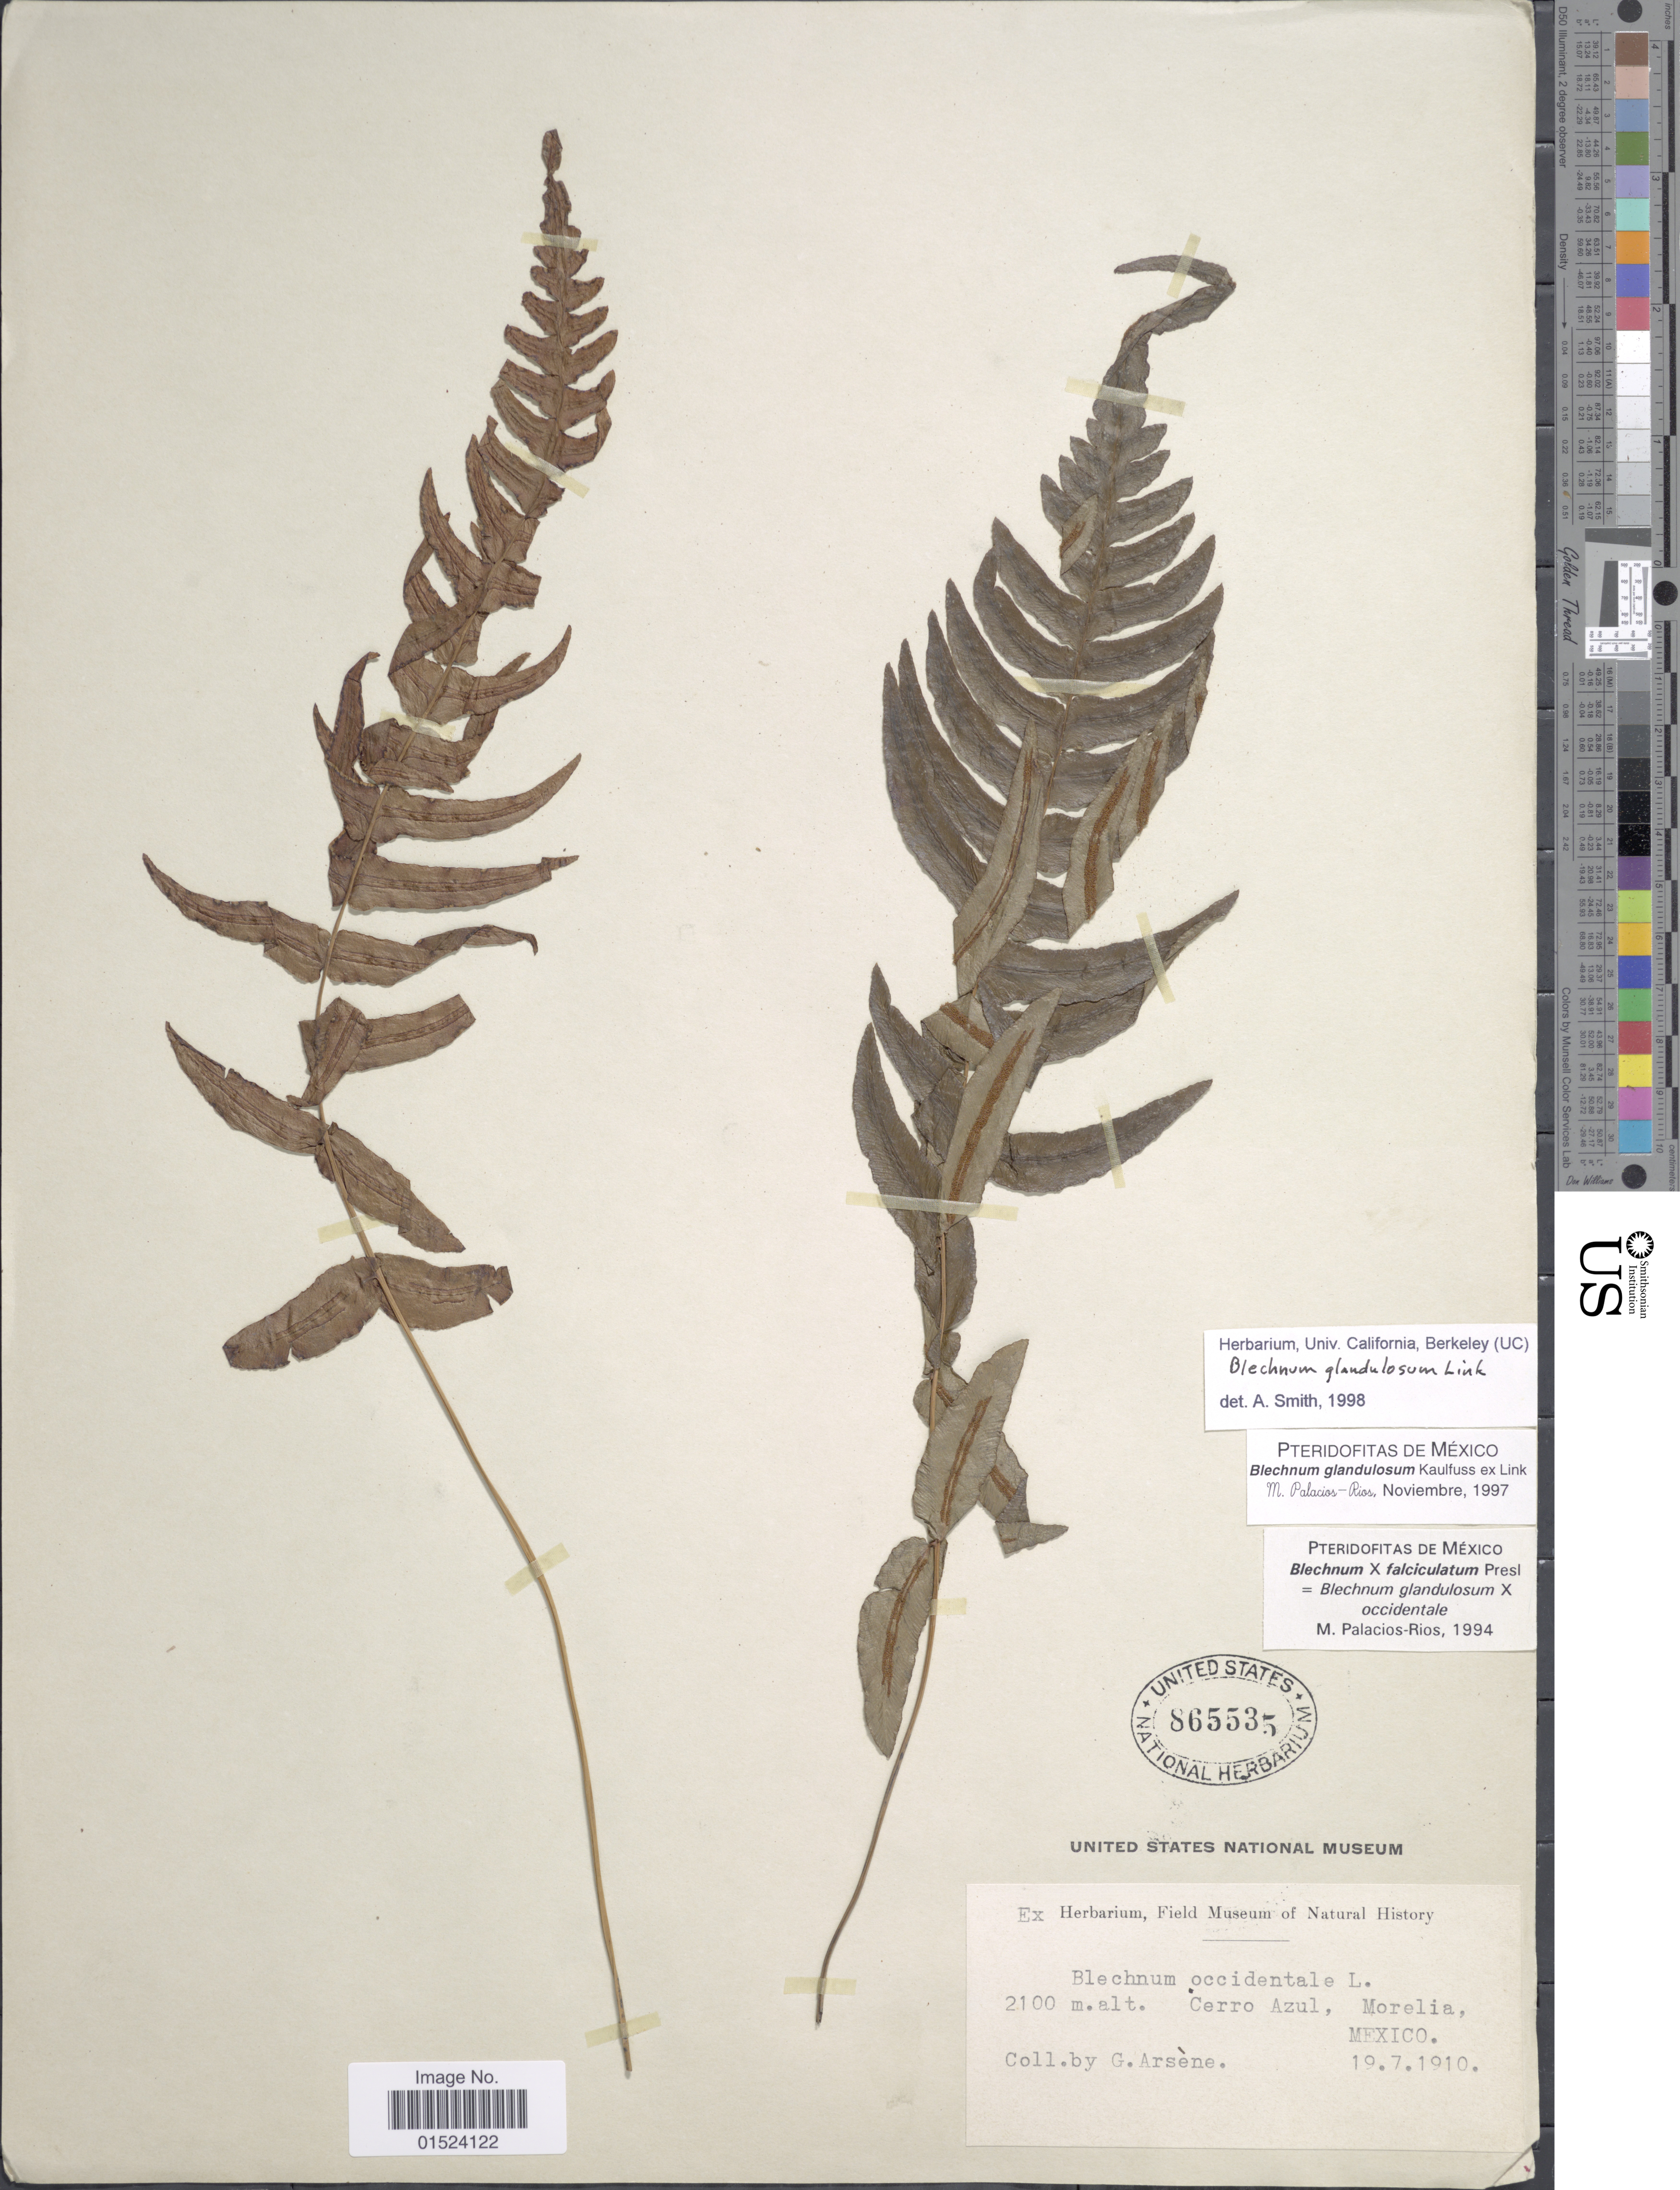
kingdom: Plantae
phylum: Tracheophyta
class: Polypodiopsida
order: Polypodiales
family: Blechnaceae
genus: Blechnum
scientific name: Blechnum gracile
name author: Kaulf.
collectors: -- Arsène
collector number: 2100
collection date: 1910-07-19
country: Mexico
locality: Cerro Azul, Morelia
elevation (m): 2100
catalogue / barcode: US 865535